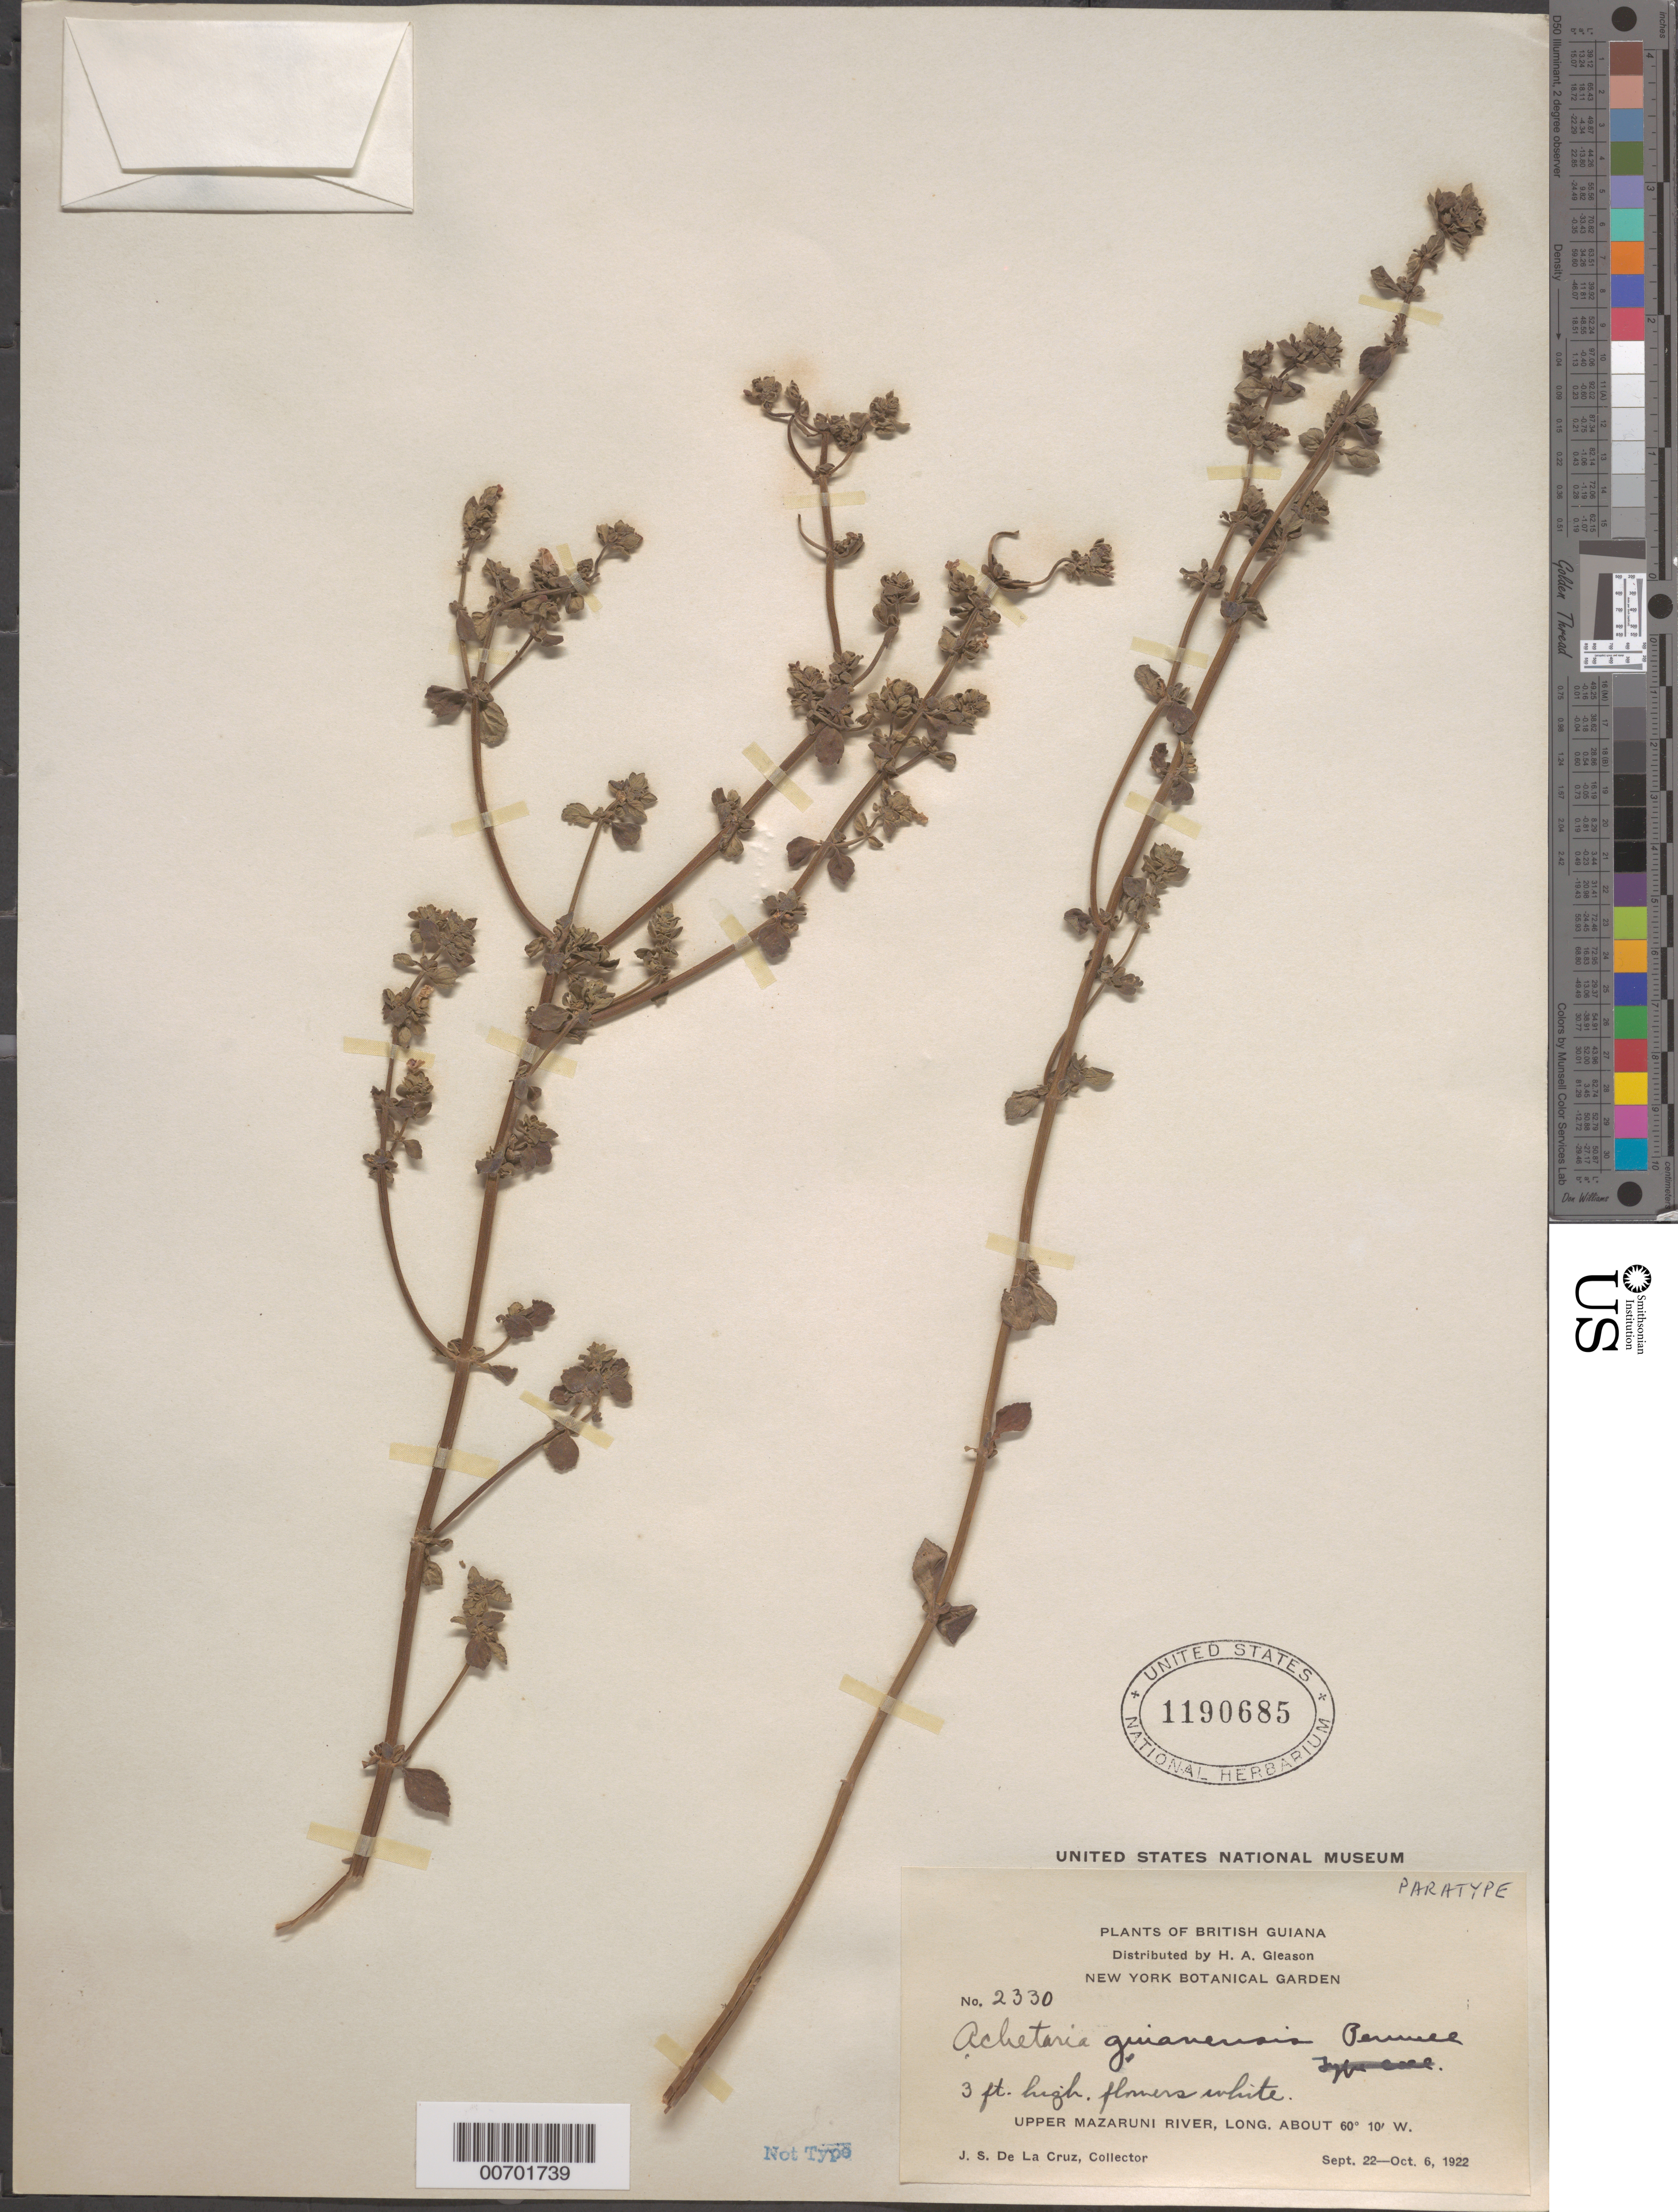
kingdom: Plantae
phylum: Tracheophyta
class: Magnoliopsida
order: Lamiales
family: Plantaginaceae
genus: Matourea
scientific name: Matourea scutellarioides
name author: (Benth.) Colletta & V.C. Souza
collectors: J. S. de la Cruz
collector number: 2330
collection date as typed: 22-Sep-22 to 6-Oct-22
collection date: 1922-09-22/1922-10-06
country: Guyana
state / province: Cuyuni-Mazaruni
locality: Upper Mazaruni R.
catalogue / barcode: US 1190685